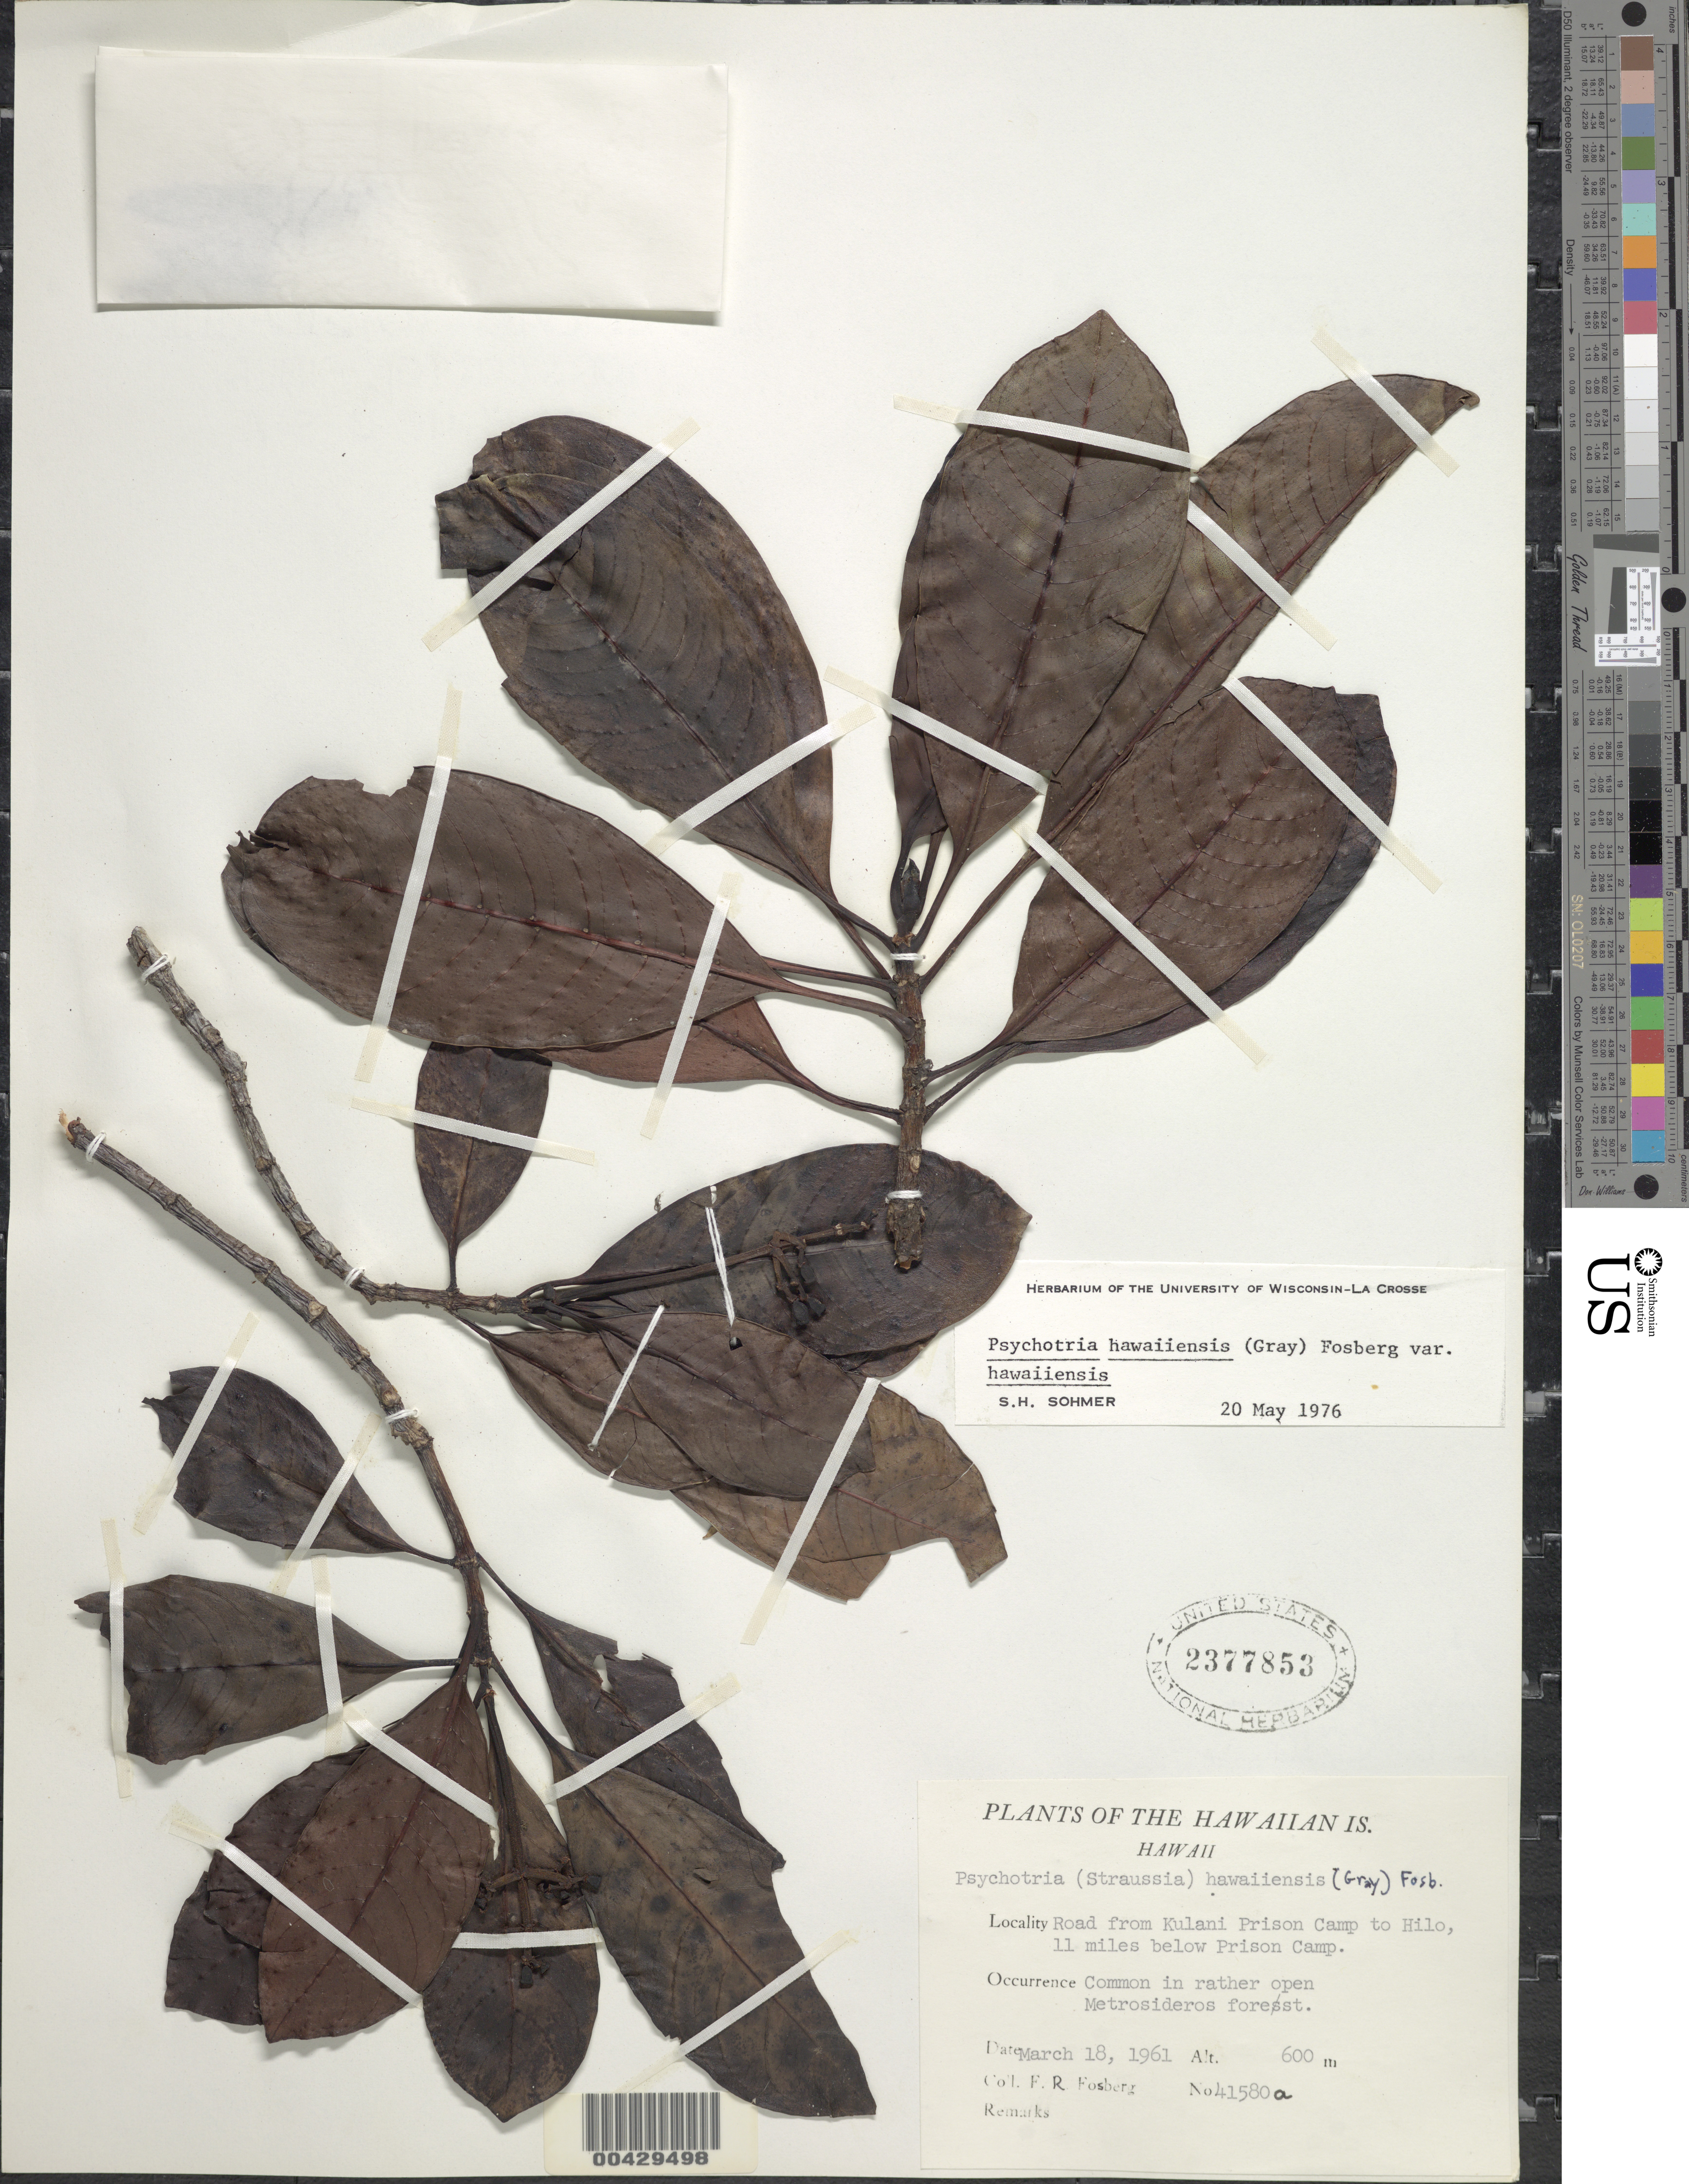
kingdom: Plantae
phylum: Tracheophyta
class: Magnoliopsida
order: Gentianales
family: Rubiaceae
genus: Psychotria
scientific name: Psychotria hawaiiensis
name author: (A. Gray) Fosberg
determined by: Sohmer, S. H.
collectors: F. R. Fosberg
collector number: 41580a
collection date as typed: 18 Mar 1961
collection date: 1961-03-18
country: United States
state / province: Hawaii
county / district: Hawaii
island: Hawaii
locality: Road from Kulani Prison Camp to Hilo, 11 mi below Prison Camp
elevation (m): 600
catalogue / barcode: US 2377853